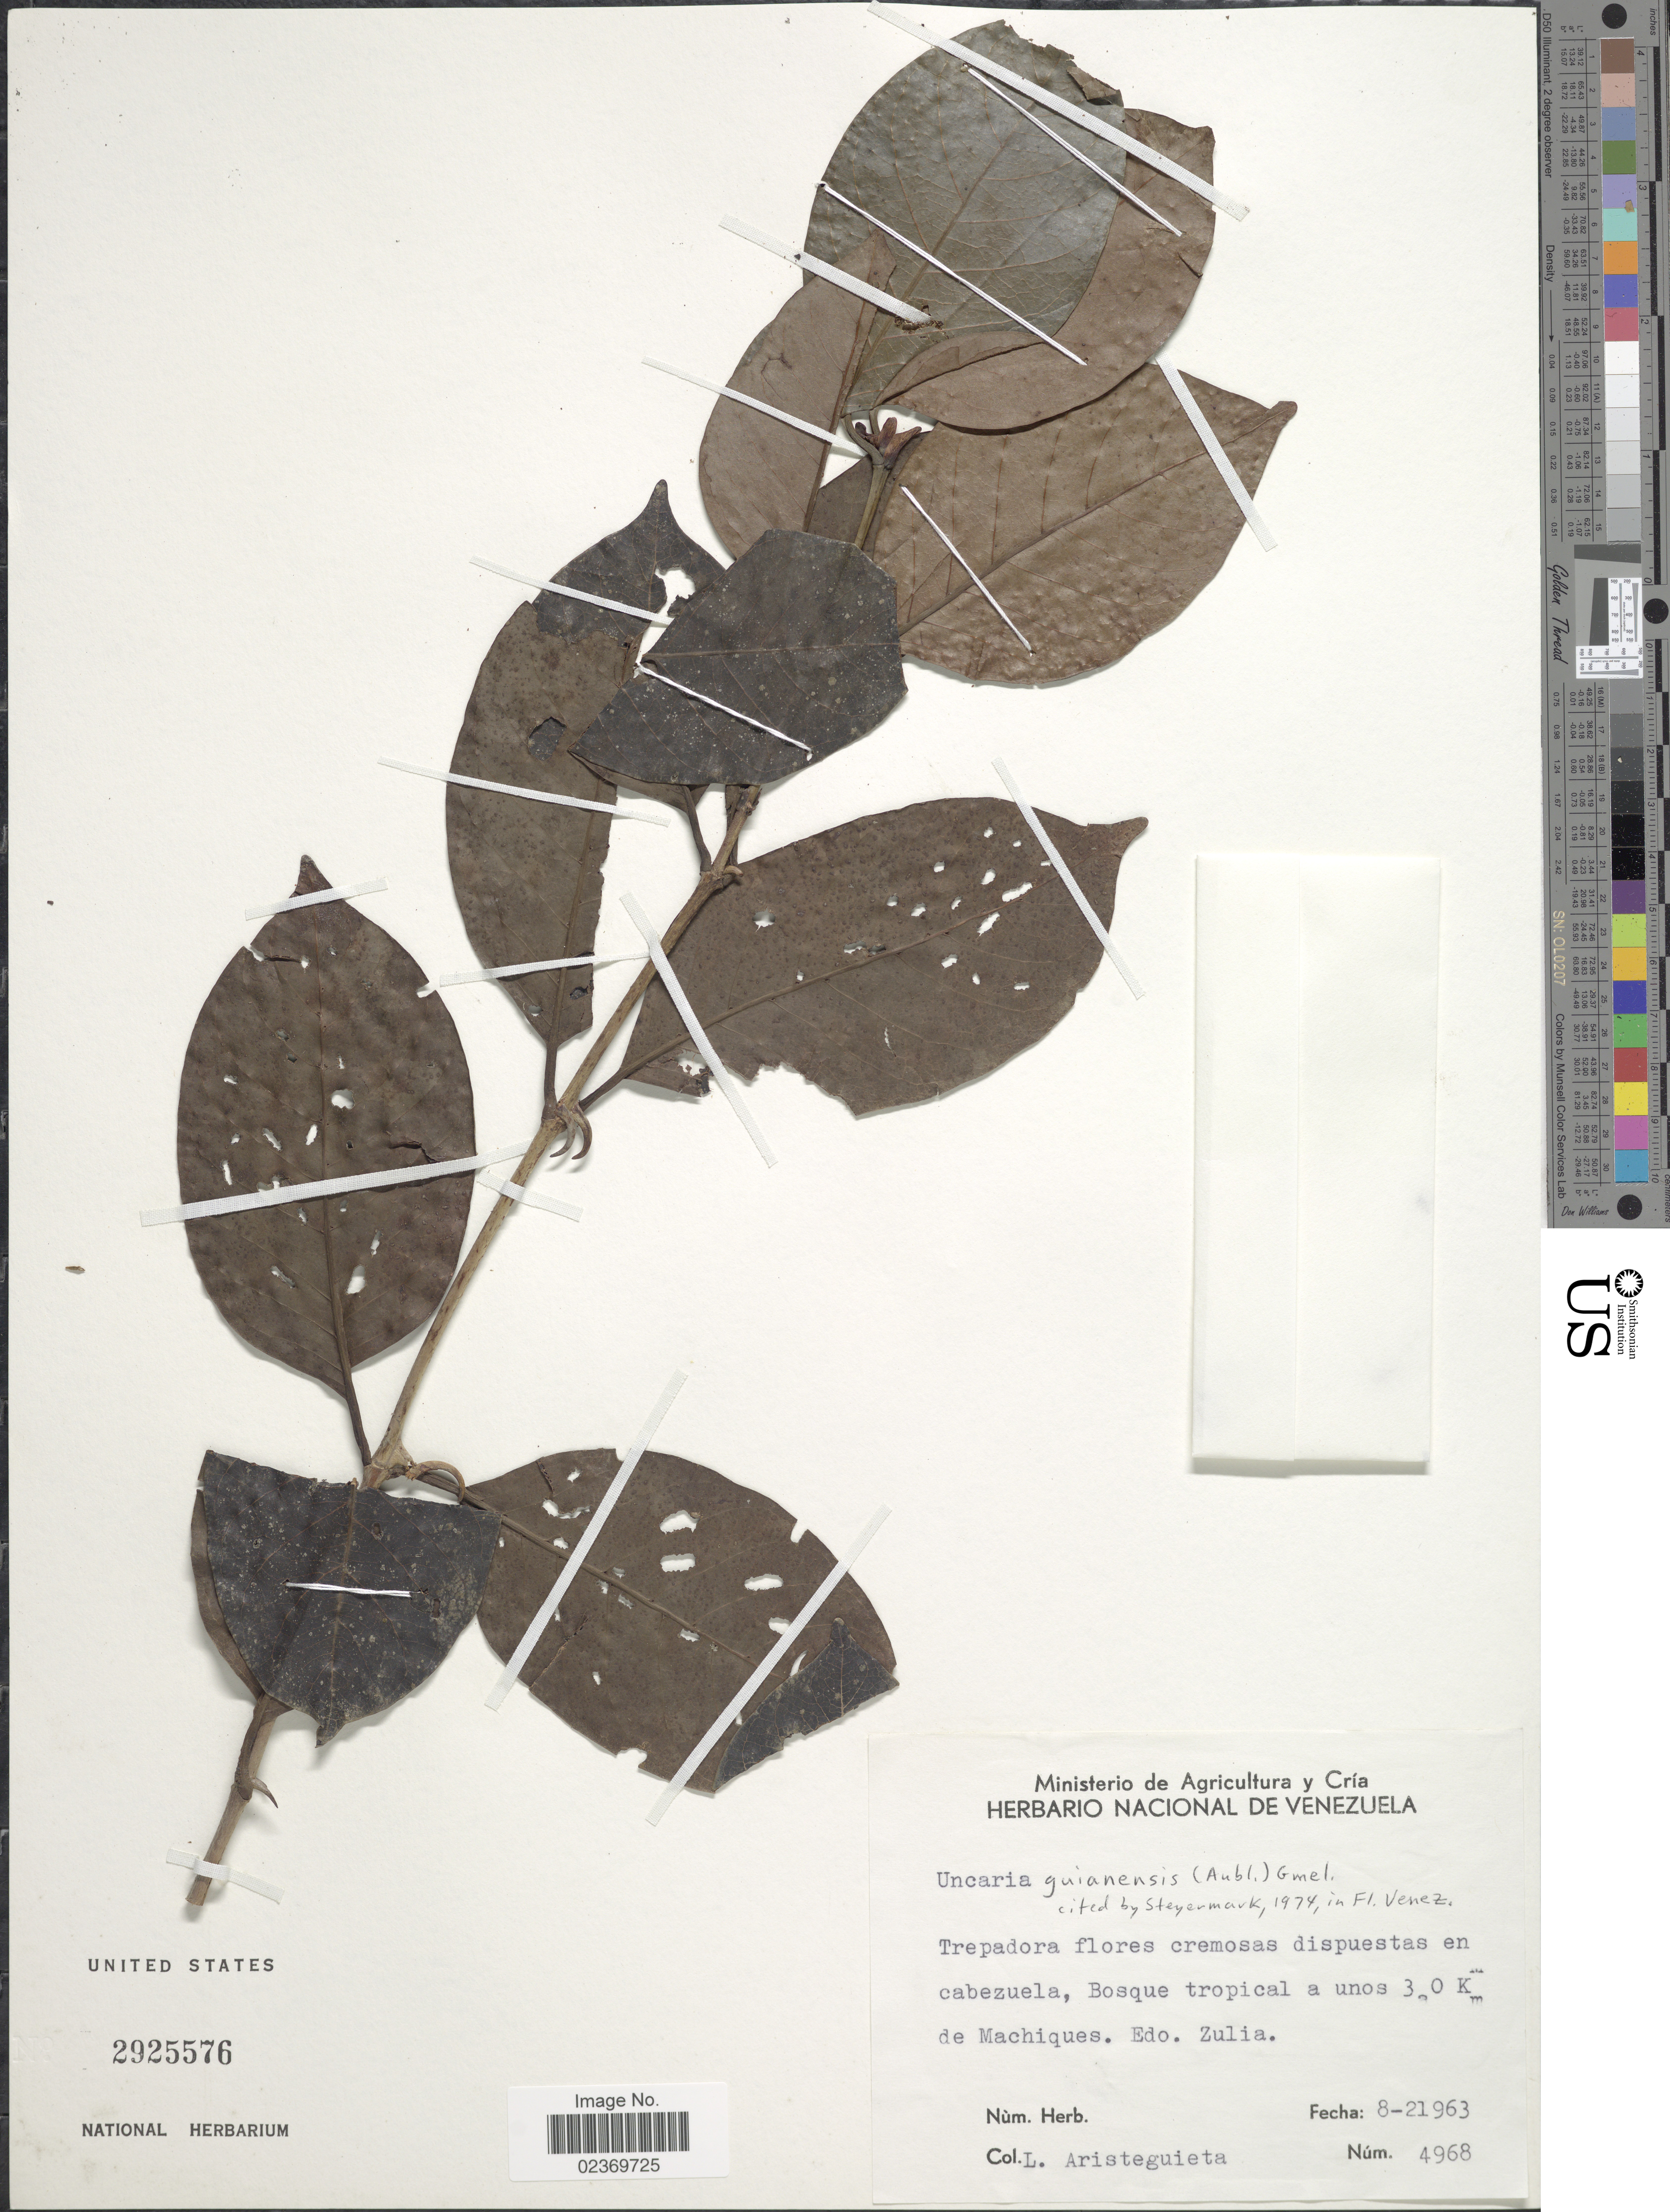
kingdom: Plantae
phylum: Tracheophyta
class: Magnoliopsida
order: Gentianales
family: Rubiaceae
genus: Uncaria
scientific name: Uncaria guianensis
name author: (Aubl.) J.F. Gmel.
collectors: L. Aristeguieta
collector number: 4968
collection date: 1963-08-21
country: Venezuela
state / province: Zulia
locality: Bosque Tropical a unos 3.0 km de Machiques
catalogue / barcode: US 2925576